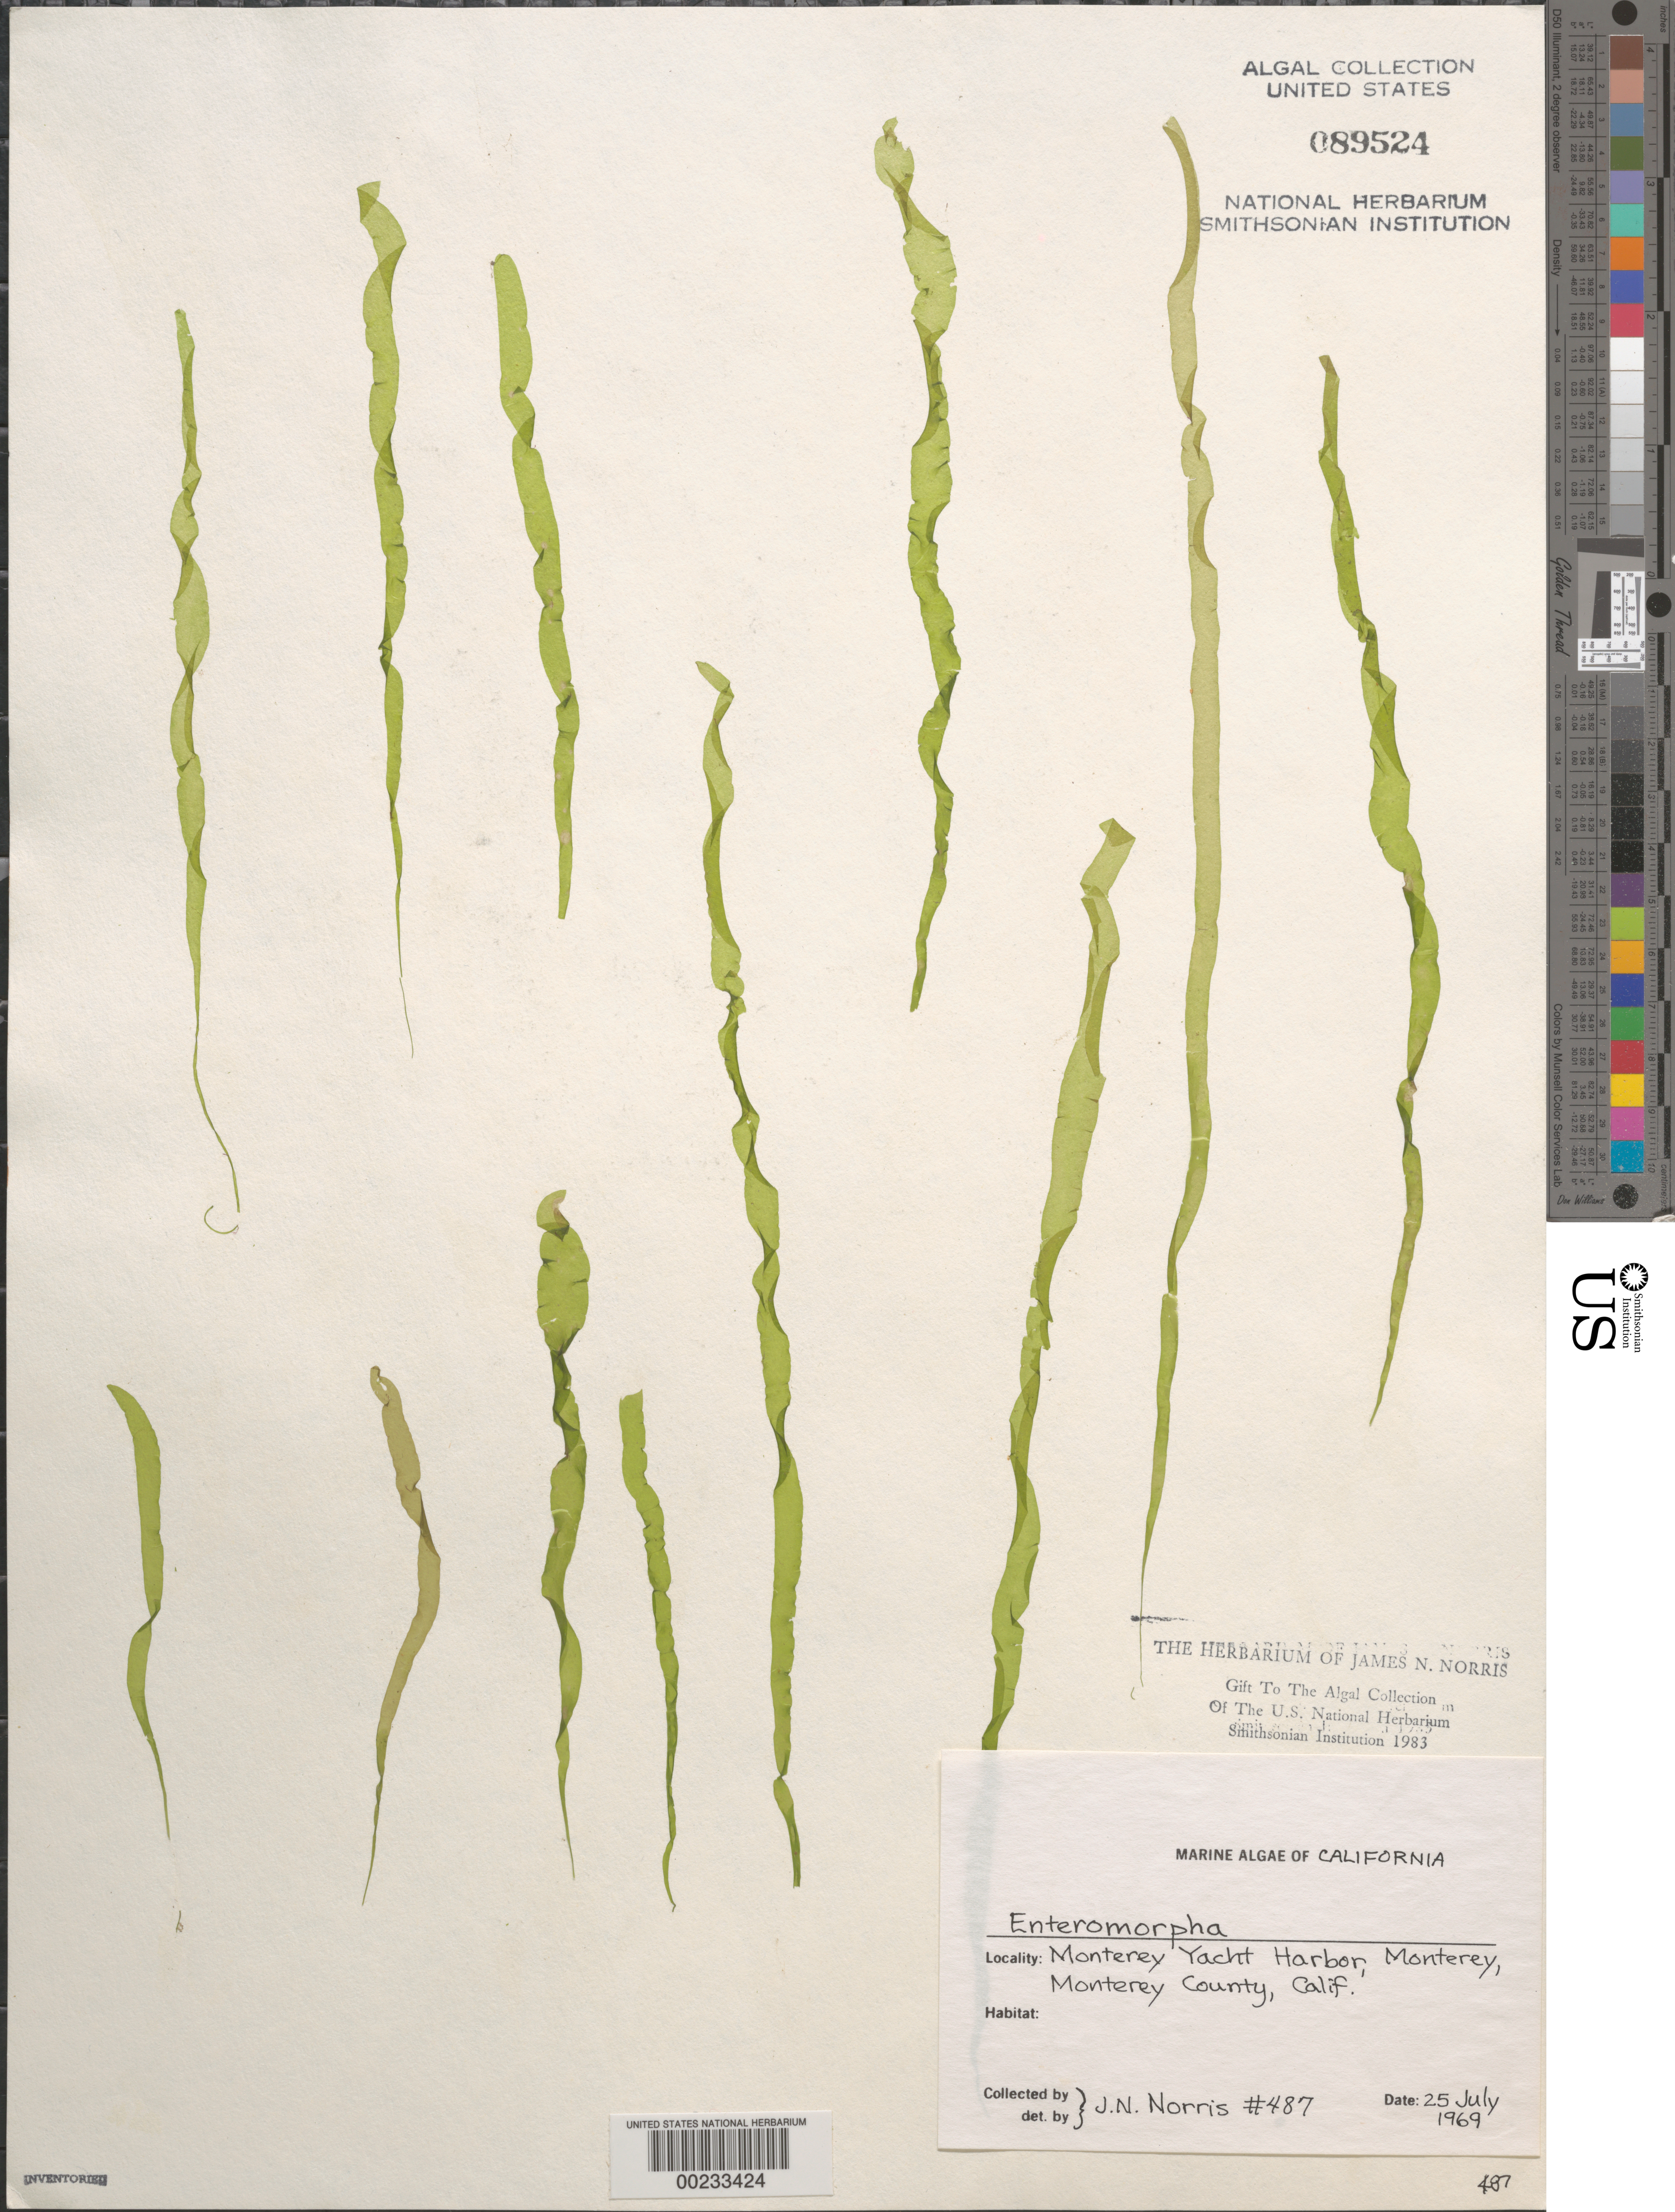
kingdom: Plantae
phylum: Chlorophyta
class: Ulvophyceae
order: Ulvales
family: Ulvaceae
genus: Ulva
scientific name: Ulva sp.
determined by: Algae name updating Project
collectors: J. N. Norris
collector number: JN-487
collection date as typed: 25 Jul 1969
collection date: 1969-07-25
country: United States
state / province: California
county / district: Monterey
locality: Monterey Yacht Harbor, Monterey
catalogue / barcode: US 89524